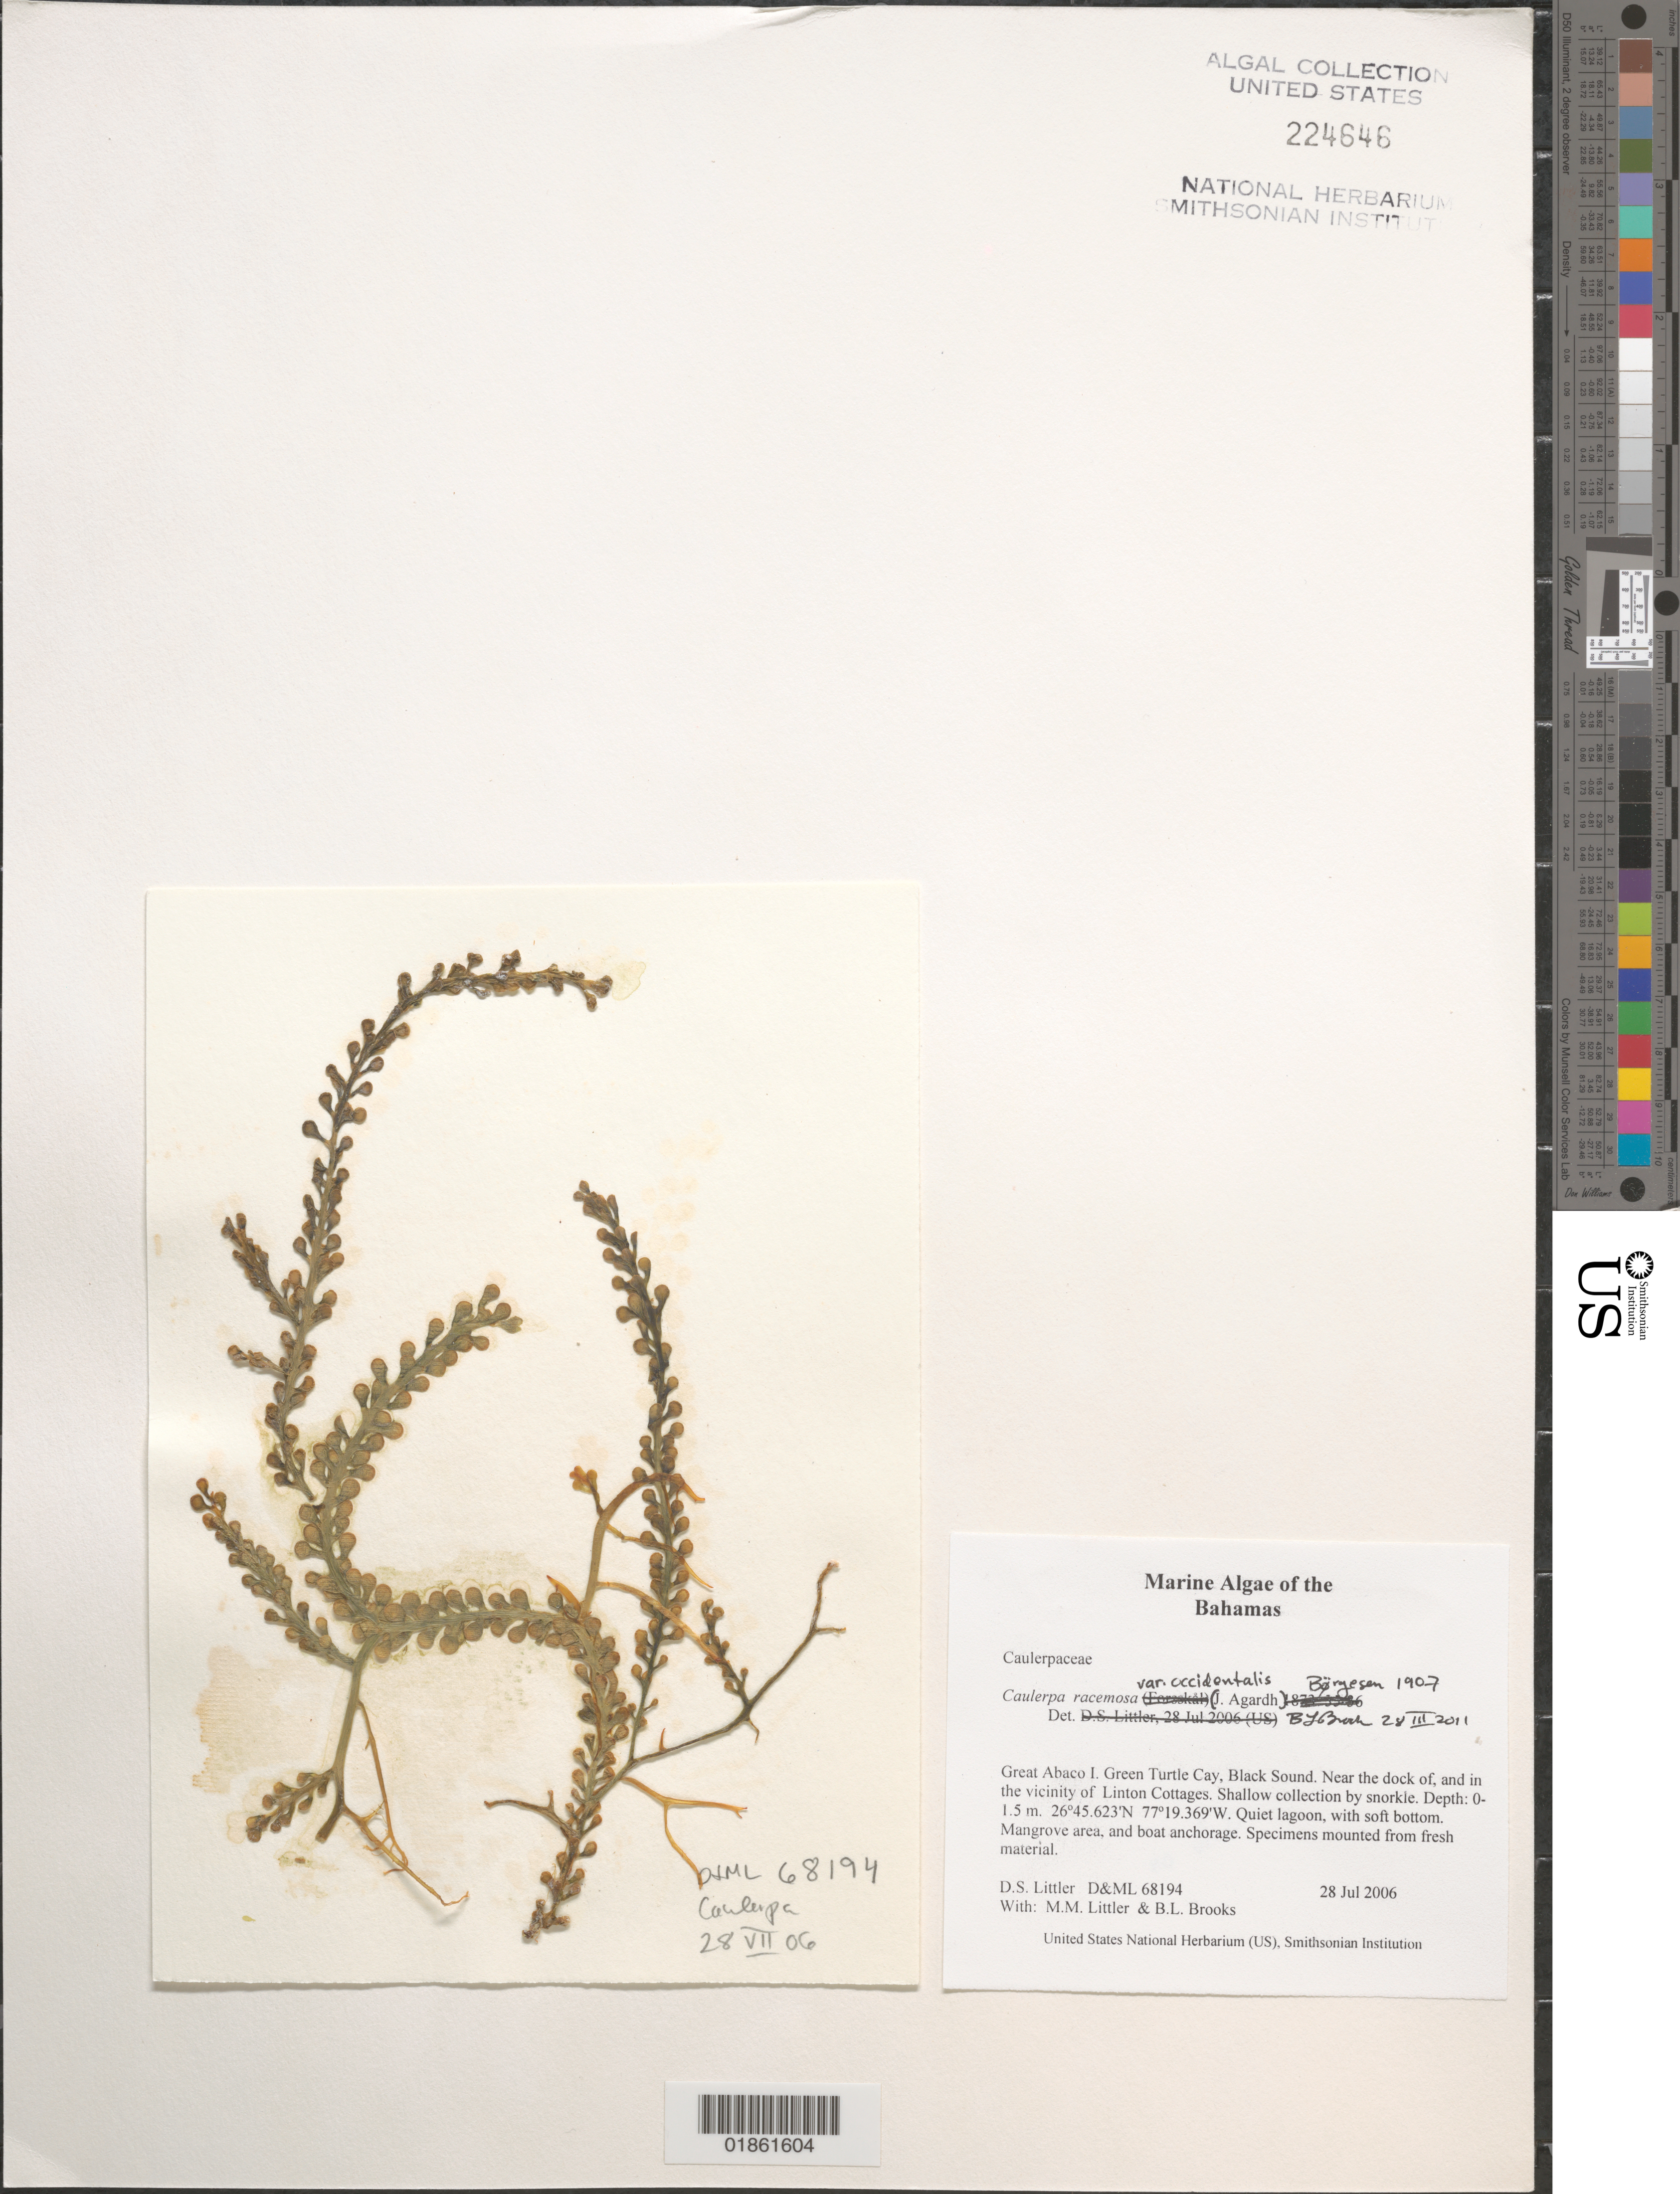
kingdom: Plantae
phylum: Chlorophyta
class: Ulvophyceae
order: Bryopsidales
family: Caulerpaceae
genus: Caulerpa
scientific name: Caulerpa racemosa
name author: (Forssk.) J. Agardh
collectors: M. M. Littler, D. S. Littler & B. Brooks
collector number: D&ML 68194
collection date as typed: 28 Jul 2006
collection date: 2006-07-28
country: Bahamas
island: Green Turtle Cay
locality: Black Sound around the dock off Linton Cottages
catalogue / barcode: US 224646